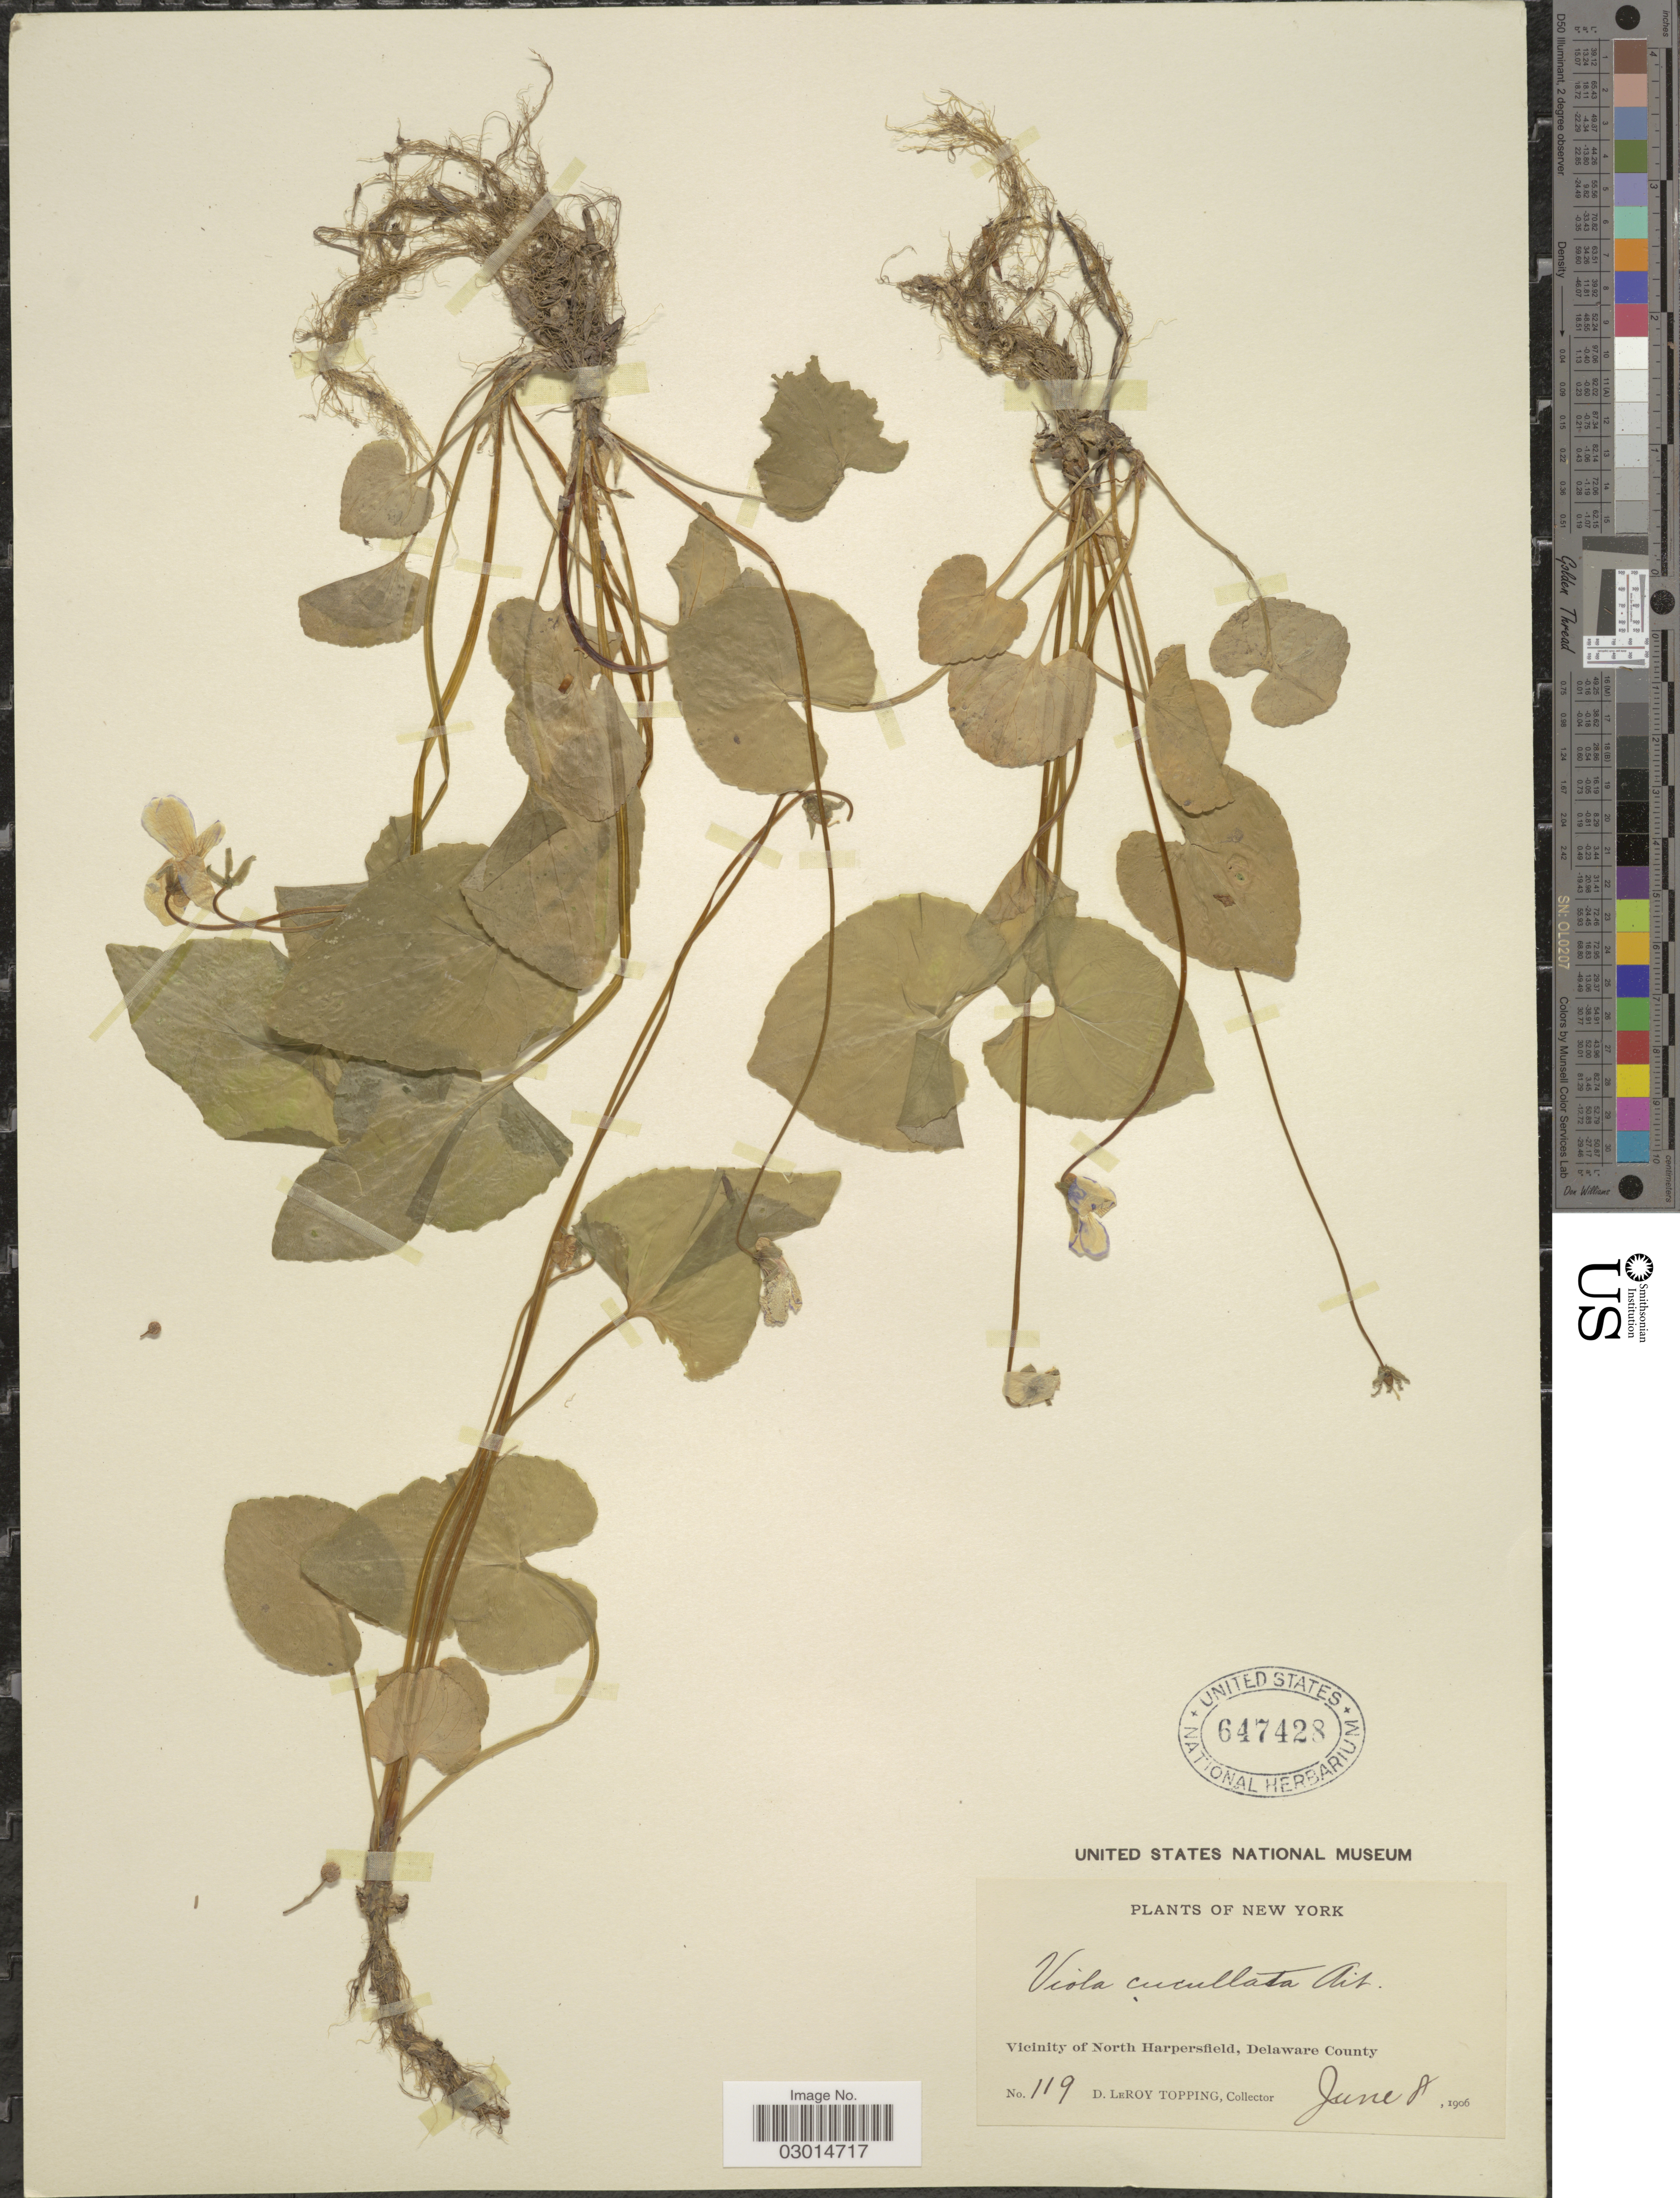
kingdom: Plantae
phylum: Tracheophyta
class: Magnoliopsida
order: Malpighiales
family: Violaceae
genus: Viola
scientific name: Viola cucullata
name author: Aiton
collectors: D. L. Topping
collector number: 119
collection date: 1906-06-08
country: United States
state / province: New York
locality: Vicinity of North Harpersfield, Delaware County.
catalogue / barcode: US 647428